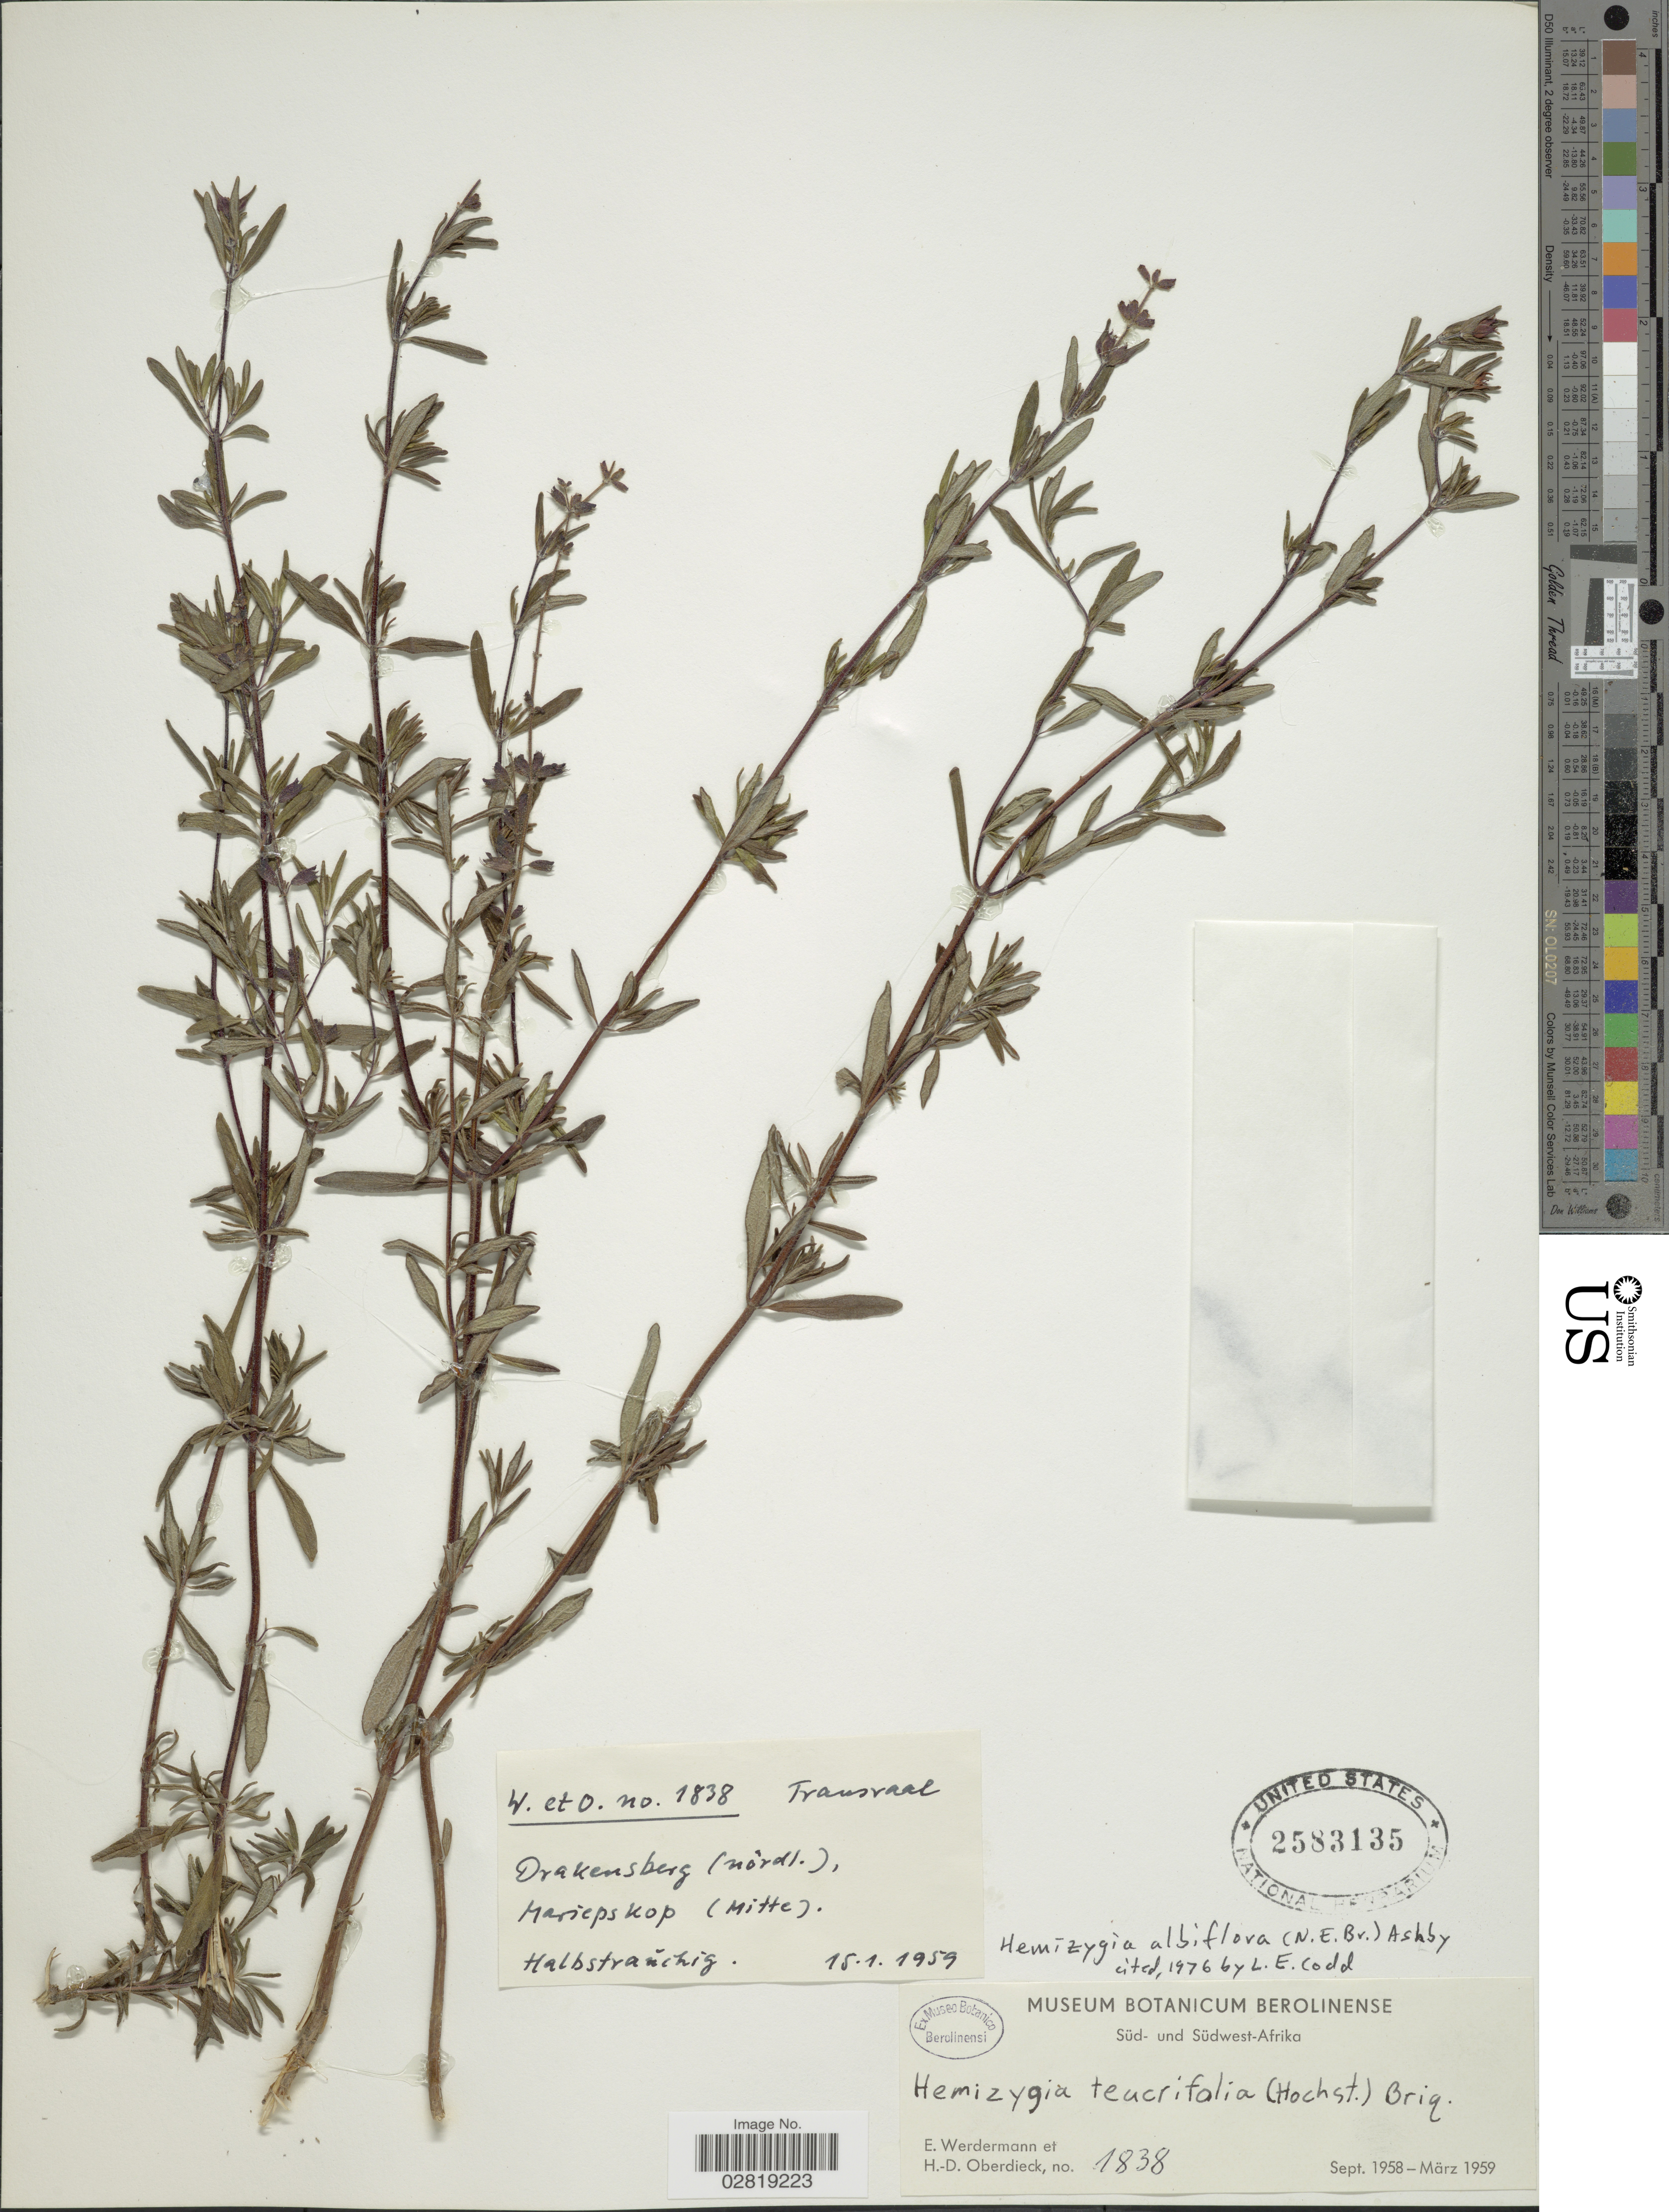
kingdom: Plantae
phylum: Tracheophyta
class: Magnoliopsida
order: Lamiales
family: Lamiaceae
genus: Hemizygia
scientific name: Hemizygia albiflora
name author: (N.E. Br.) Ashby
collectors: E. Werdermann & H. Oberdieck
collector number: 1838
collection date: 1959-01-15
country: South Africa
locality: Süd- und Südwest-Afrika. Transvaal. Drakensberg (nördl.), Mariepskop (Mitte).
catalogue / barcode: US 2583135